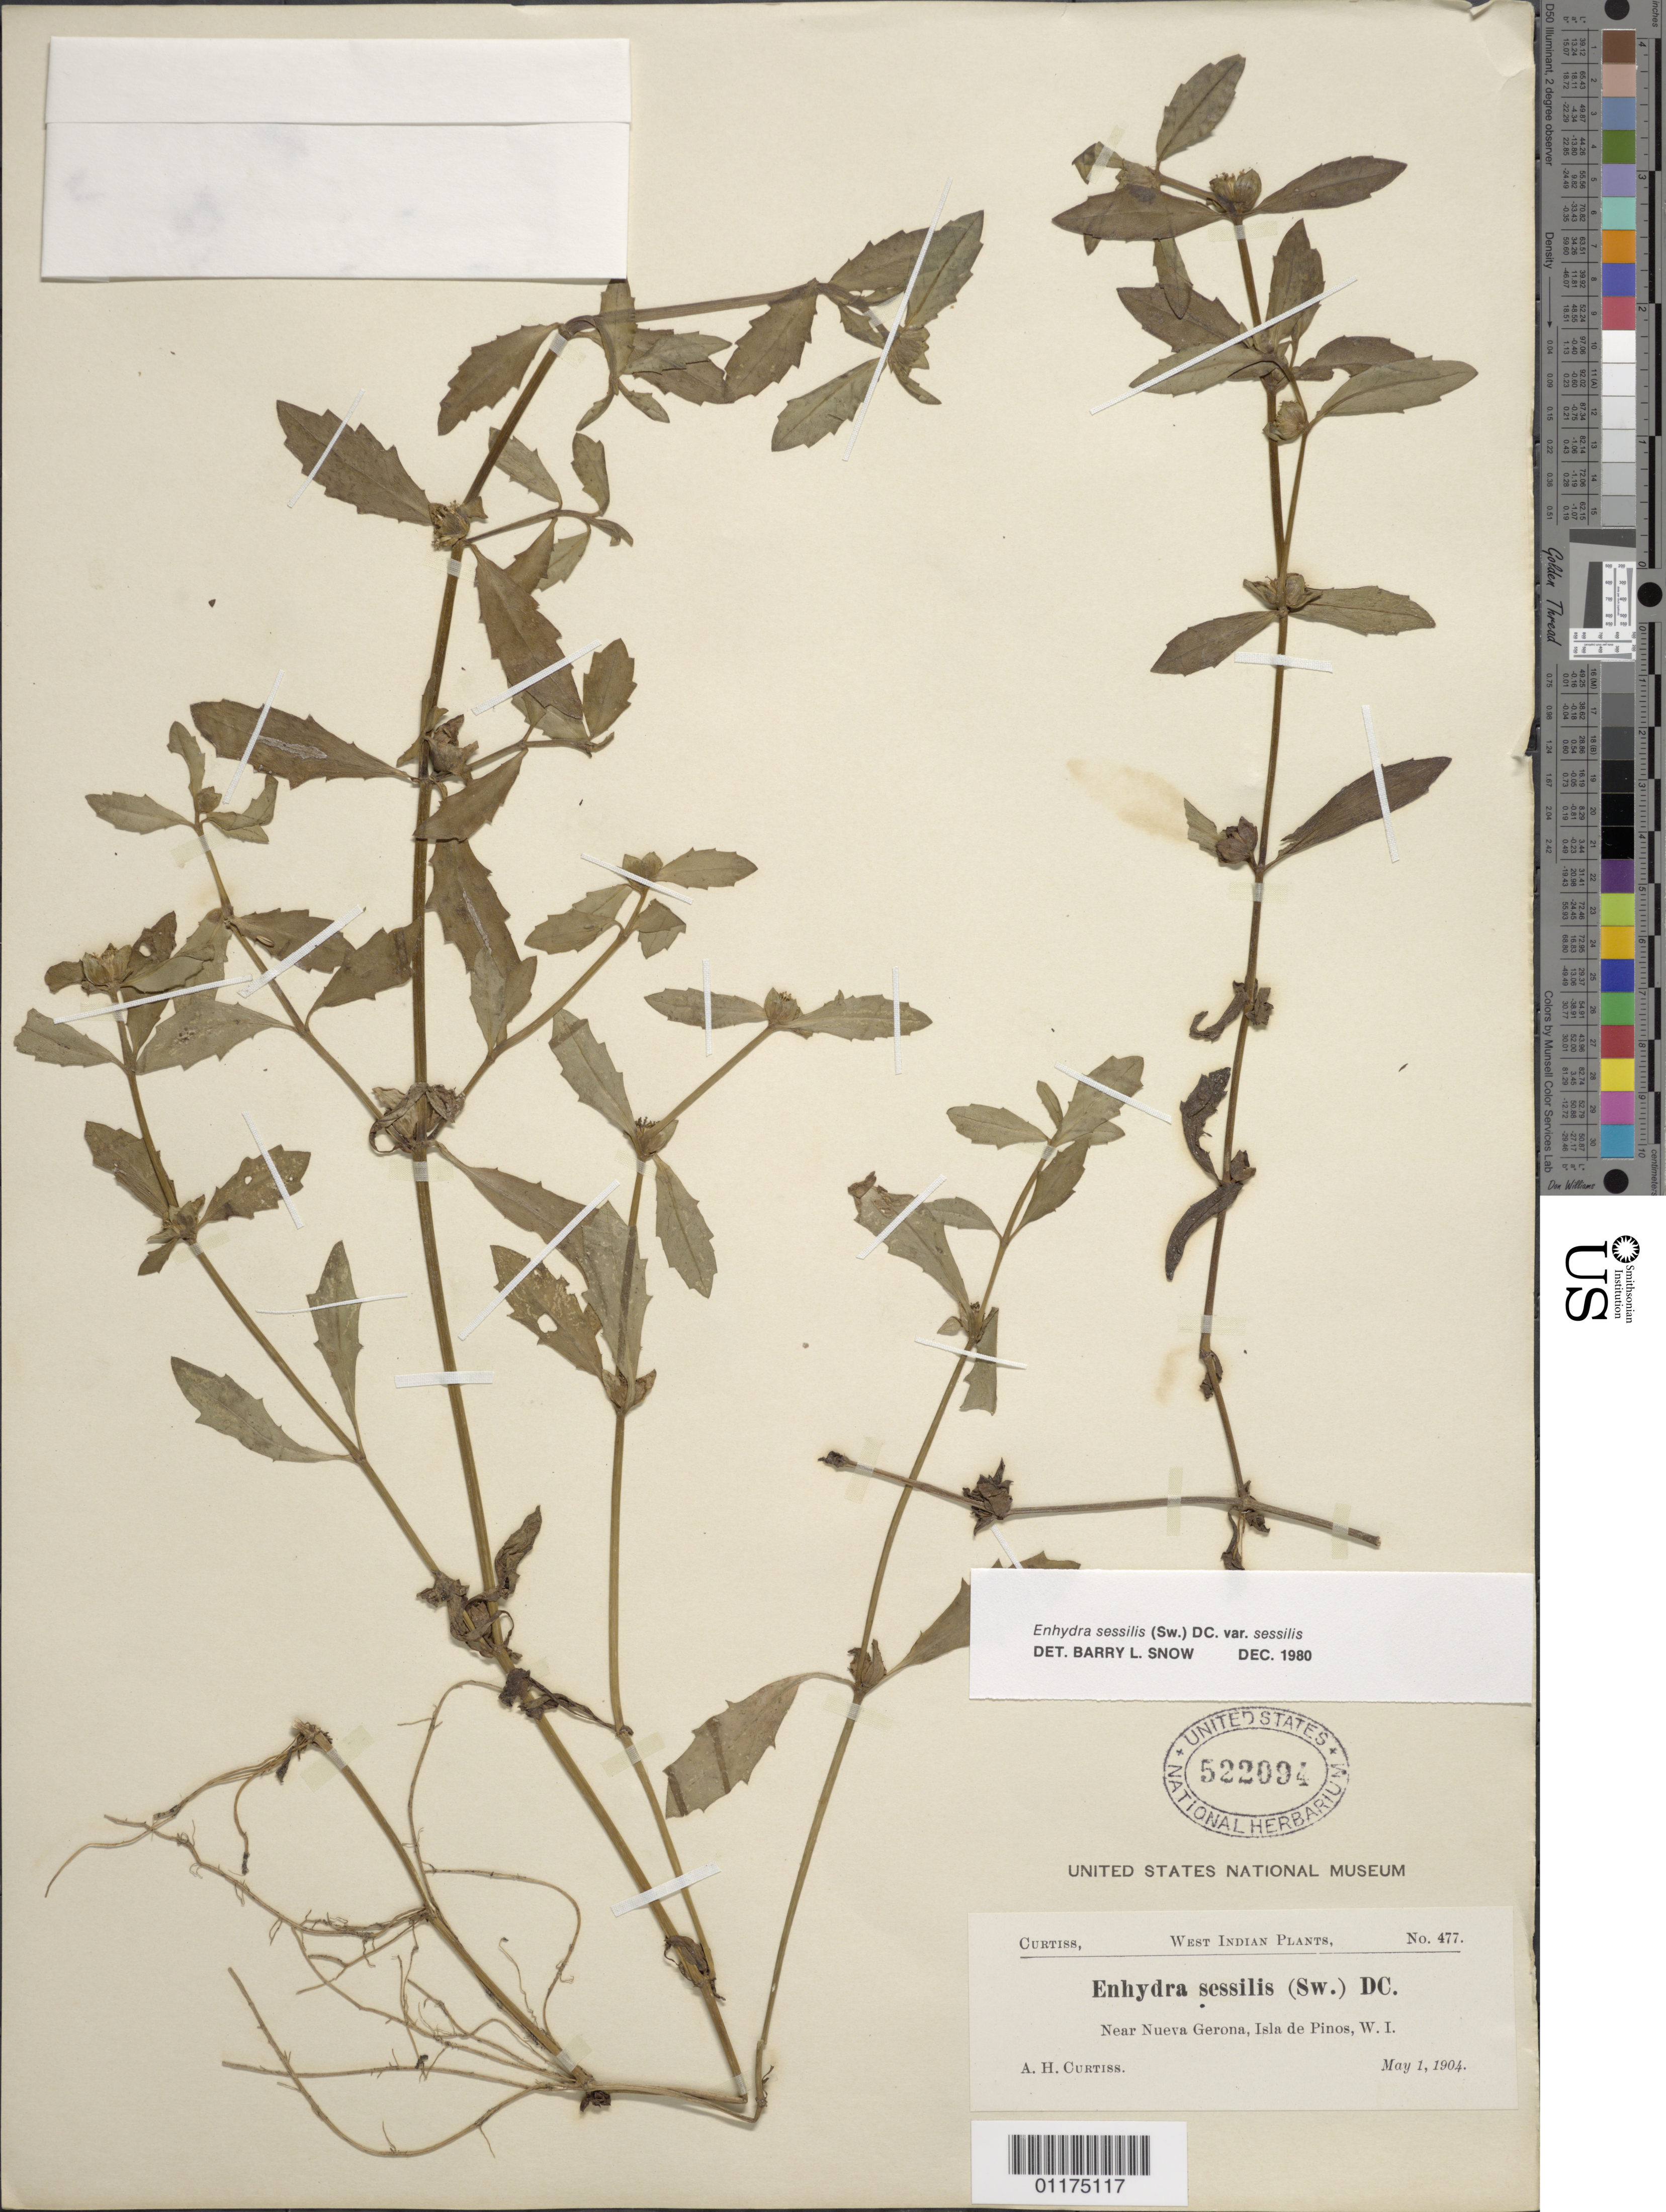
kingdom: Plantae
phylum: Tracheophyta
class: Magnoliopsida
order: Asterales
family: Asteraceae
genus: Enhydra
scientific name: Enhydra sessilis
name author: (Sw.) DC.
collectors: A. H. Curtiss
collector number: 477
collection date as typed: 01 May 1904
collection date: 1904-05-01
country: Cuba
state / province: Isla de la Juventud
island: Isla de la Juventud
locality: Near Nueva Gerona,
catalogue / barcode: US 522094